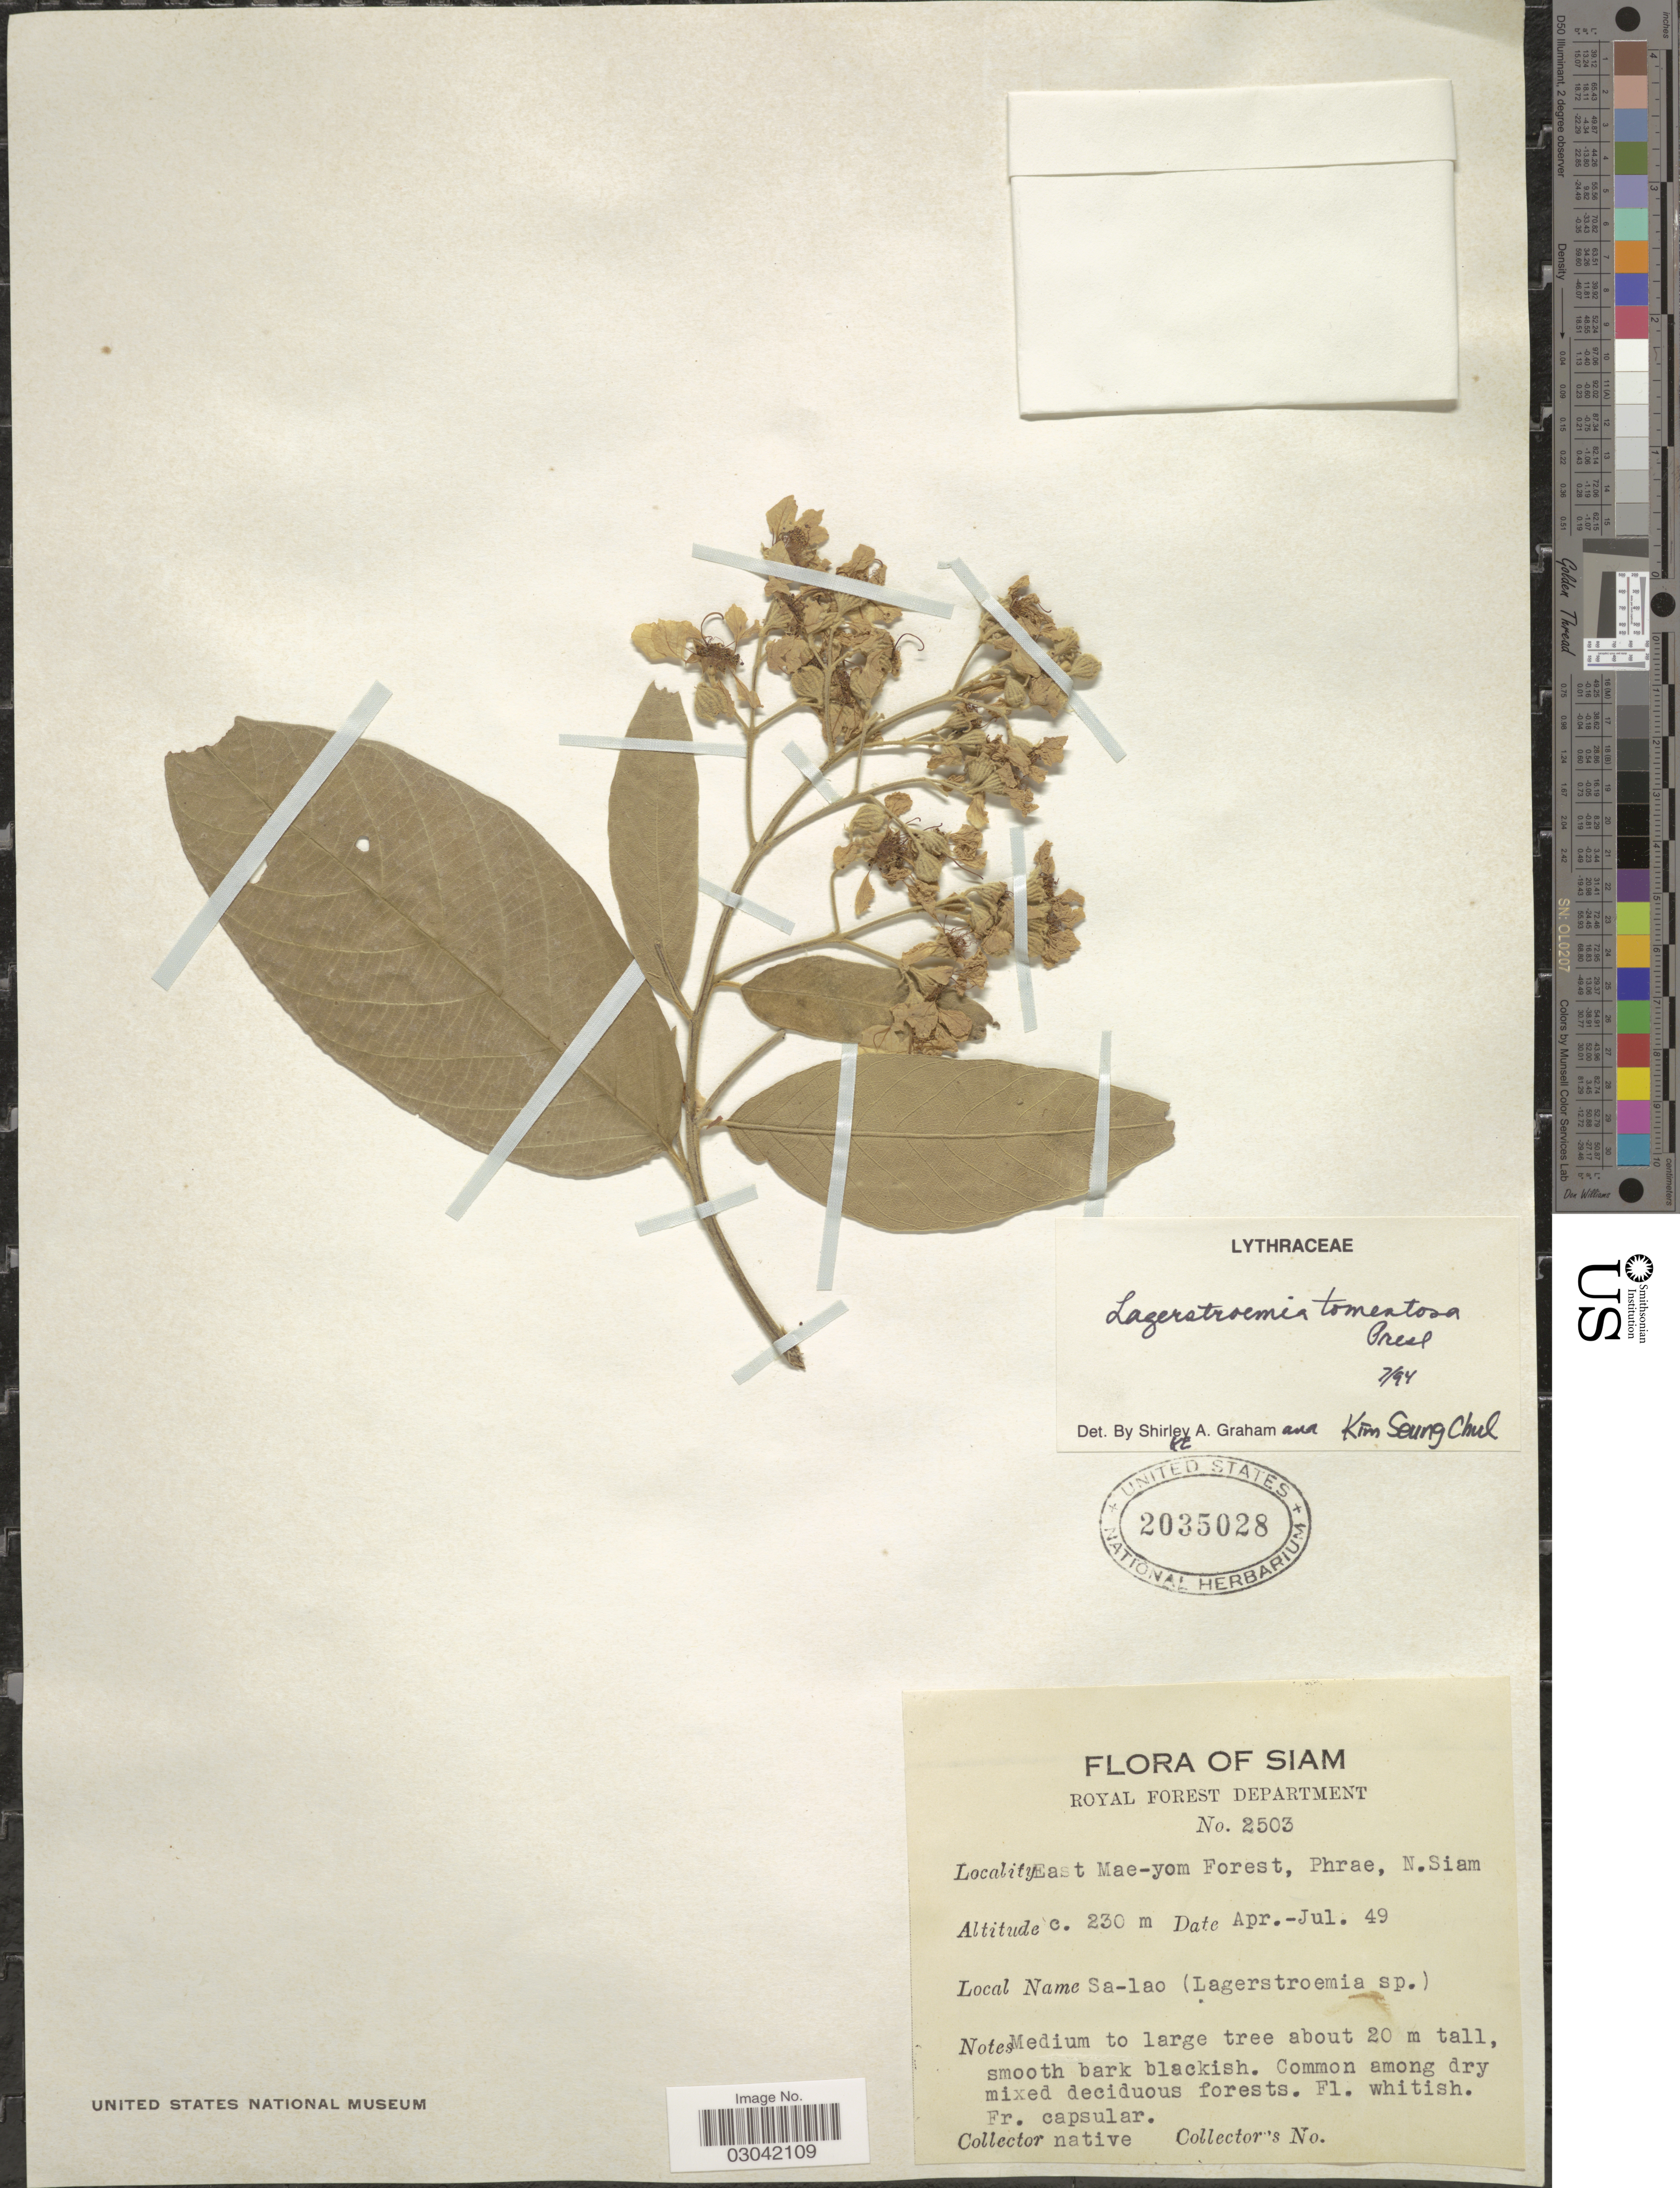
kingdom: Plantae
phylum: Tracheophyta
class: Magnoliopsida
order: Myrtales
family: Lythraceae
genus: Lagerstroemia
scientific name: Lagerstroemia tomentosa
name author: C. Presl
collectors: Native collector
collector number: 2503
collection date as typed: Transcribed d/m/y: /4/49 to /7/49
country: Thailand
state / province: Phrae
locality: East Mae-yom Forest, N. Siam.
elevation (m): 230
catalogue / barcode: US 2035028